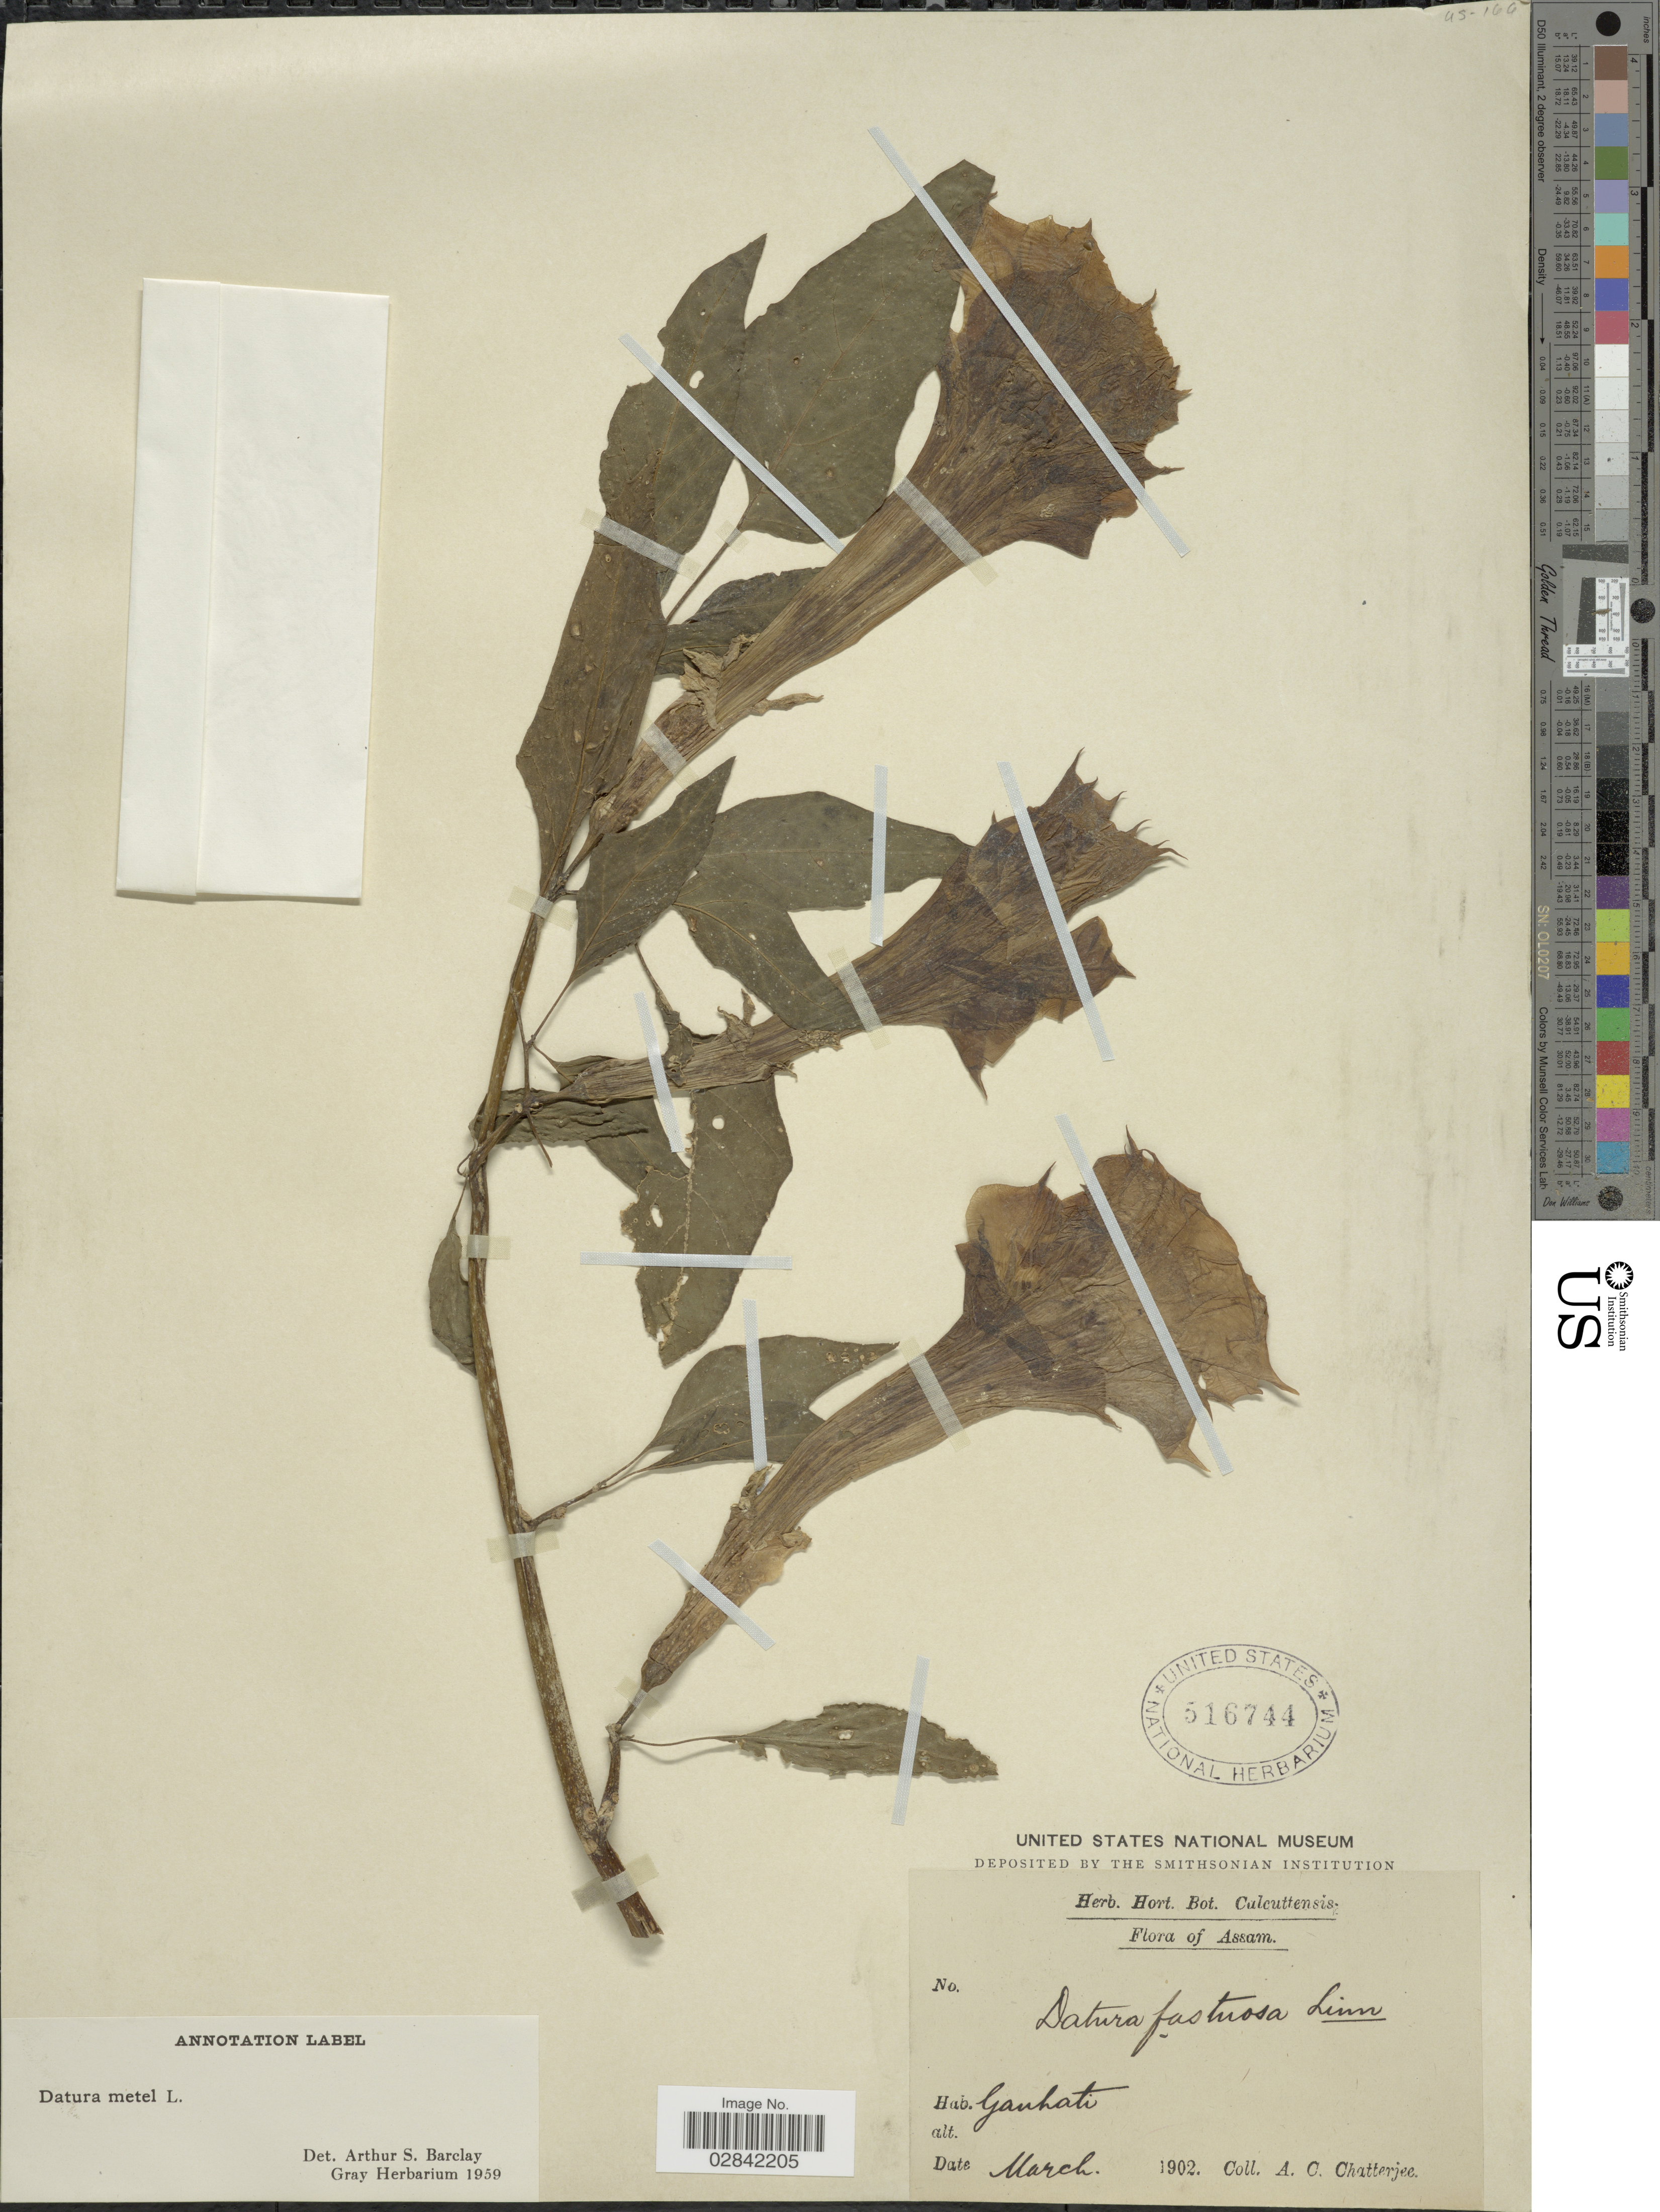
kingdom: Plantae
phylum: Tracheophyta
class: Magnoliopsida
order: Solanales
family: Solanaceae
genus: Datura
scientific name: Datura metel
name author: L.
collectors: A. Chatterjee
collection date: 1902-03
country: India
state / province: Assam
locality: Assam, Ganhati.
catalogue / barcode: US 516744